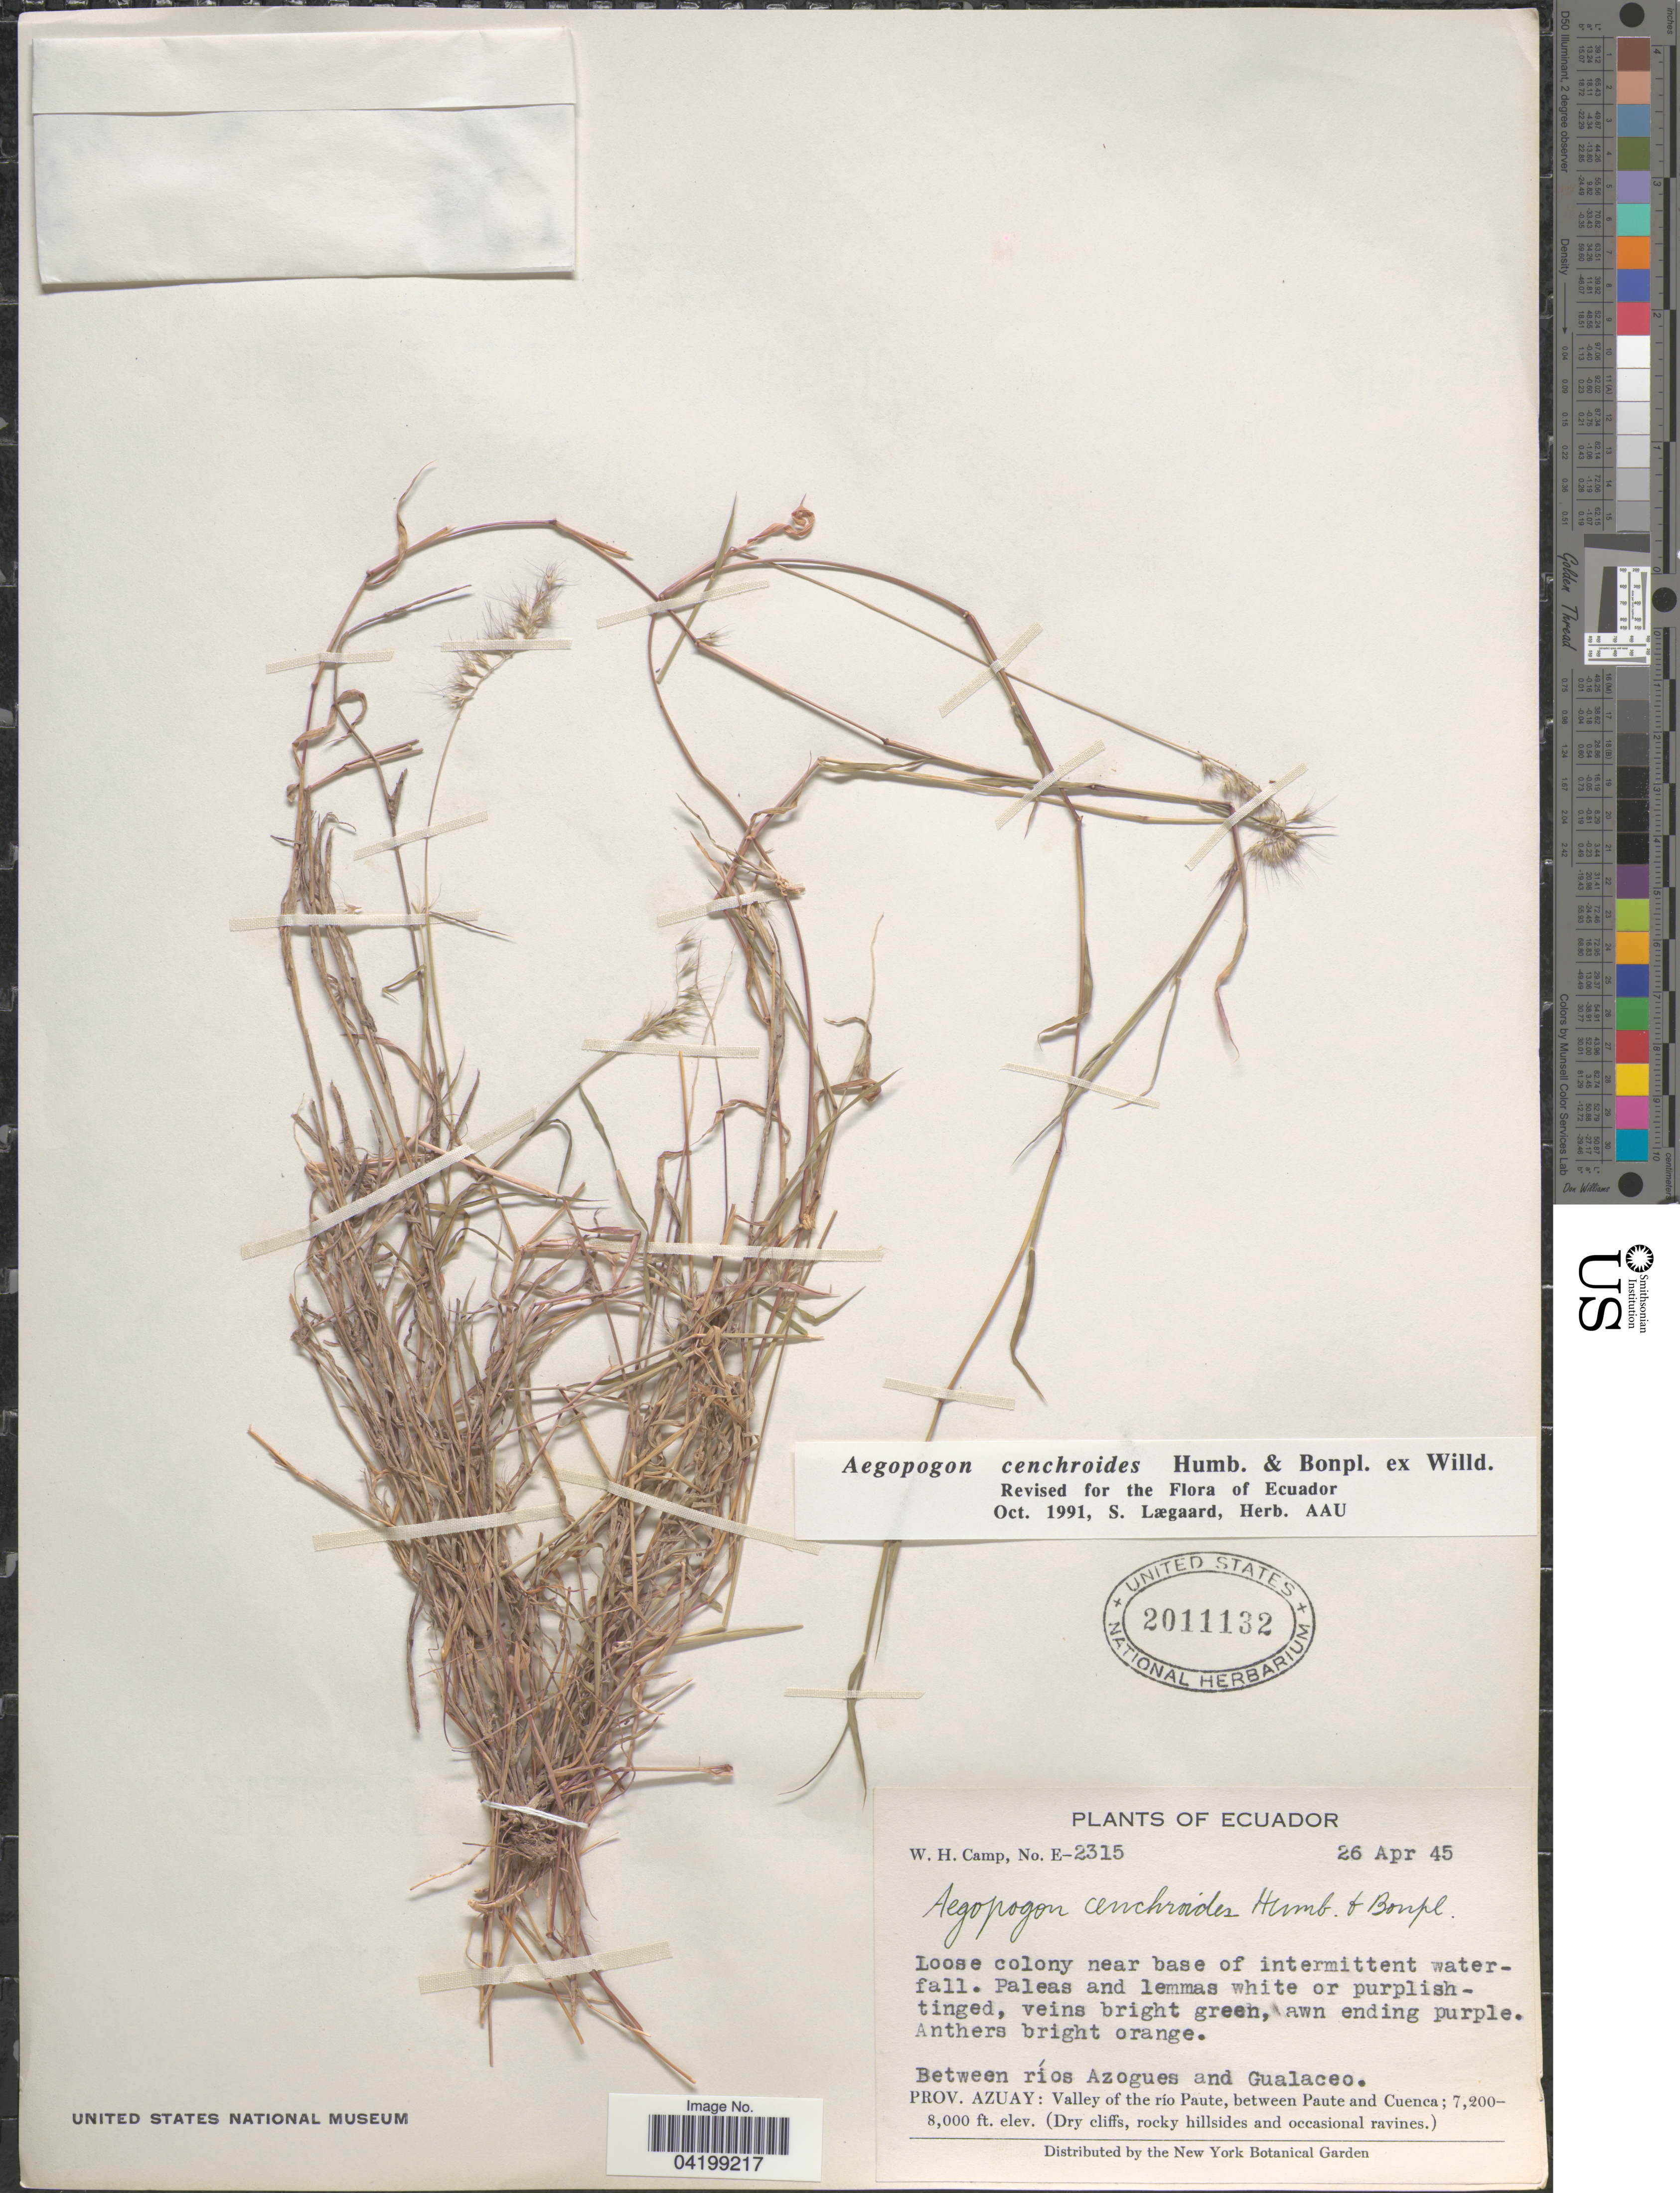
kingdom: Plantae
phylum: Tracheophyta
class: Liliopsida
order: Poales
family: Poaceae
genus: Muhlenbergia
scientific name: Muhlenbergia cenchroides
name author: (Humb. & Bonpl. ex Willd.) P.M. Peterson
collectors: W. H. Camp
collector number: E-2315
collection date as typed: Transcribed d/m/y: 26/4/45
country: Ecuador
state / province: Azuay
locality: Near base of intermittent waterfall. Between ríos Azogues and Gualaceo. Valley of the río Paute, between Paute and Cuenca.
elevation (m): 2195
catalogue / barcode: US 2011132